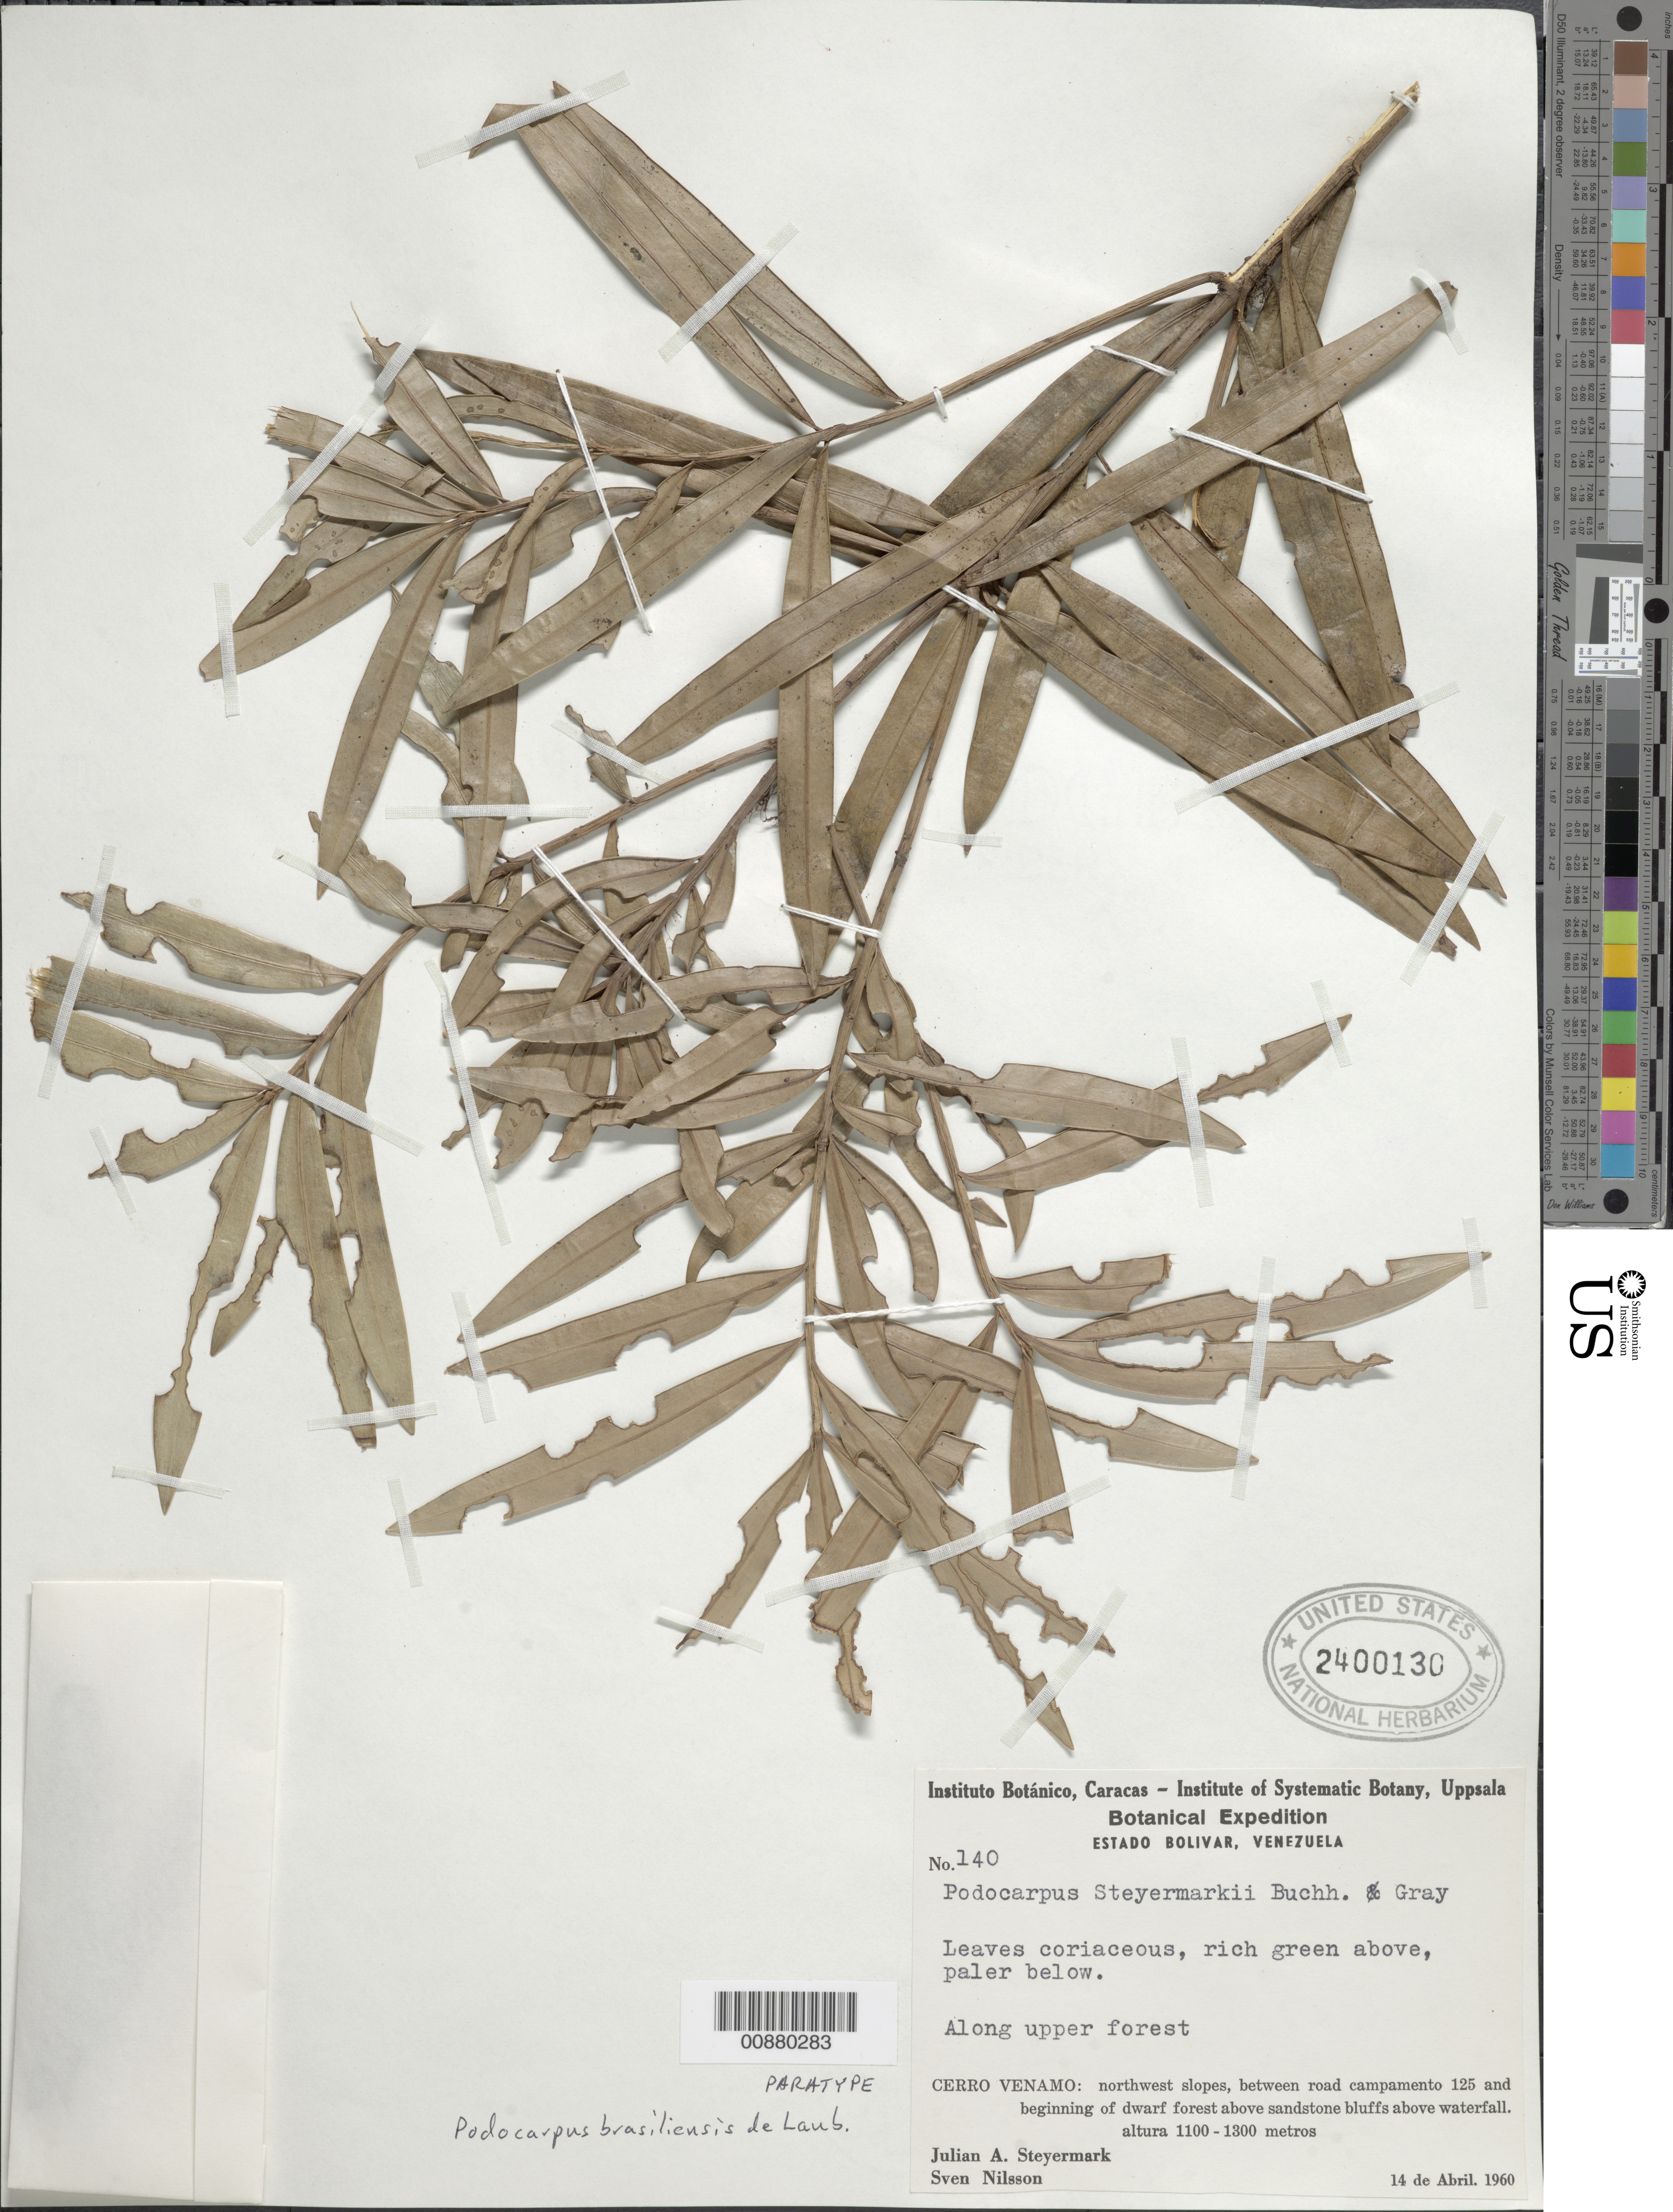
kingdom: Plantae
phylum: Tracheophyta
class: Pinopsida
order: Pinales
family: Podocarpaceae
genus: Podocarpus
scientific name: Podocarpus brasiliensis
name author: de Laub.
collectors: J. Steyermark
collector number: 60 140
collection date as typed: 14-Apr-60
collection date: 1960-04-14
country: Venezuela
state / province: Bolívar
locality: Cerro Venamo: NW slopes, between road campamento 125 and beginning of forest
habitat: Along upper forest; dwarf forest above sandstone bluffs above waterfall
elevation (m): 1100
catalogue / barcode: US 2400130